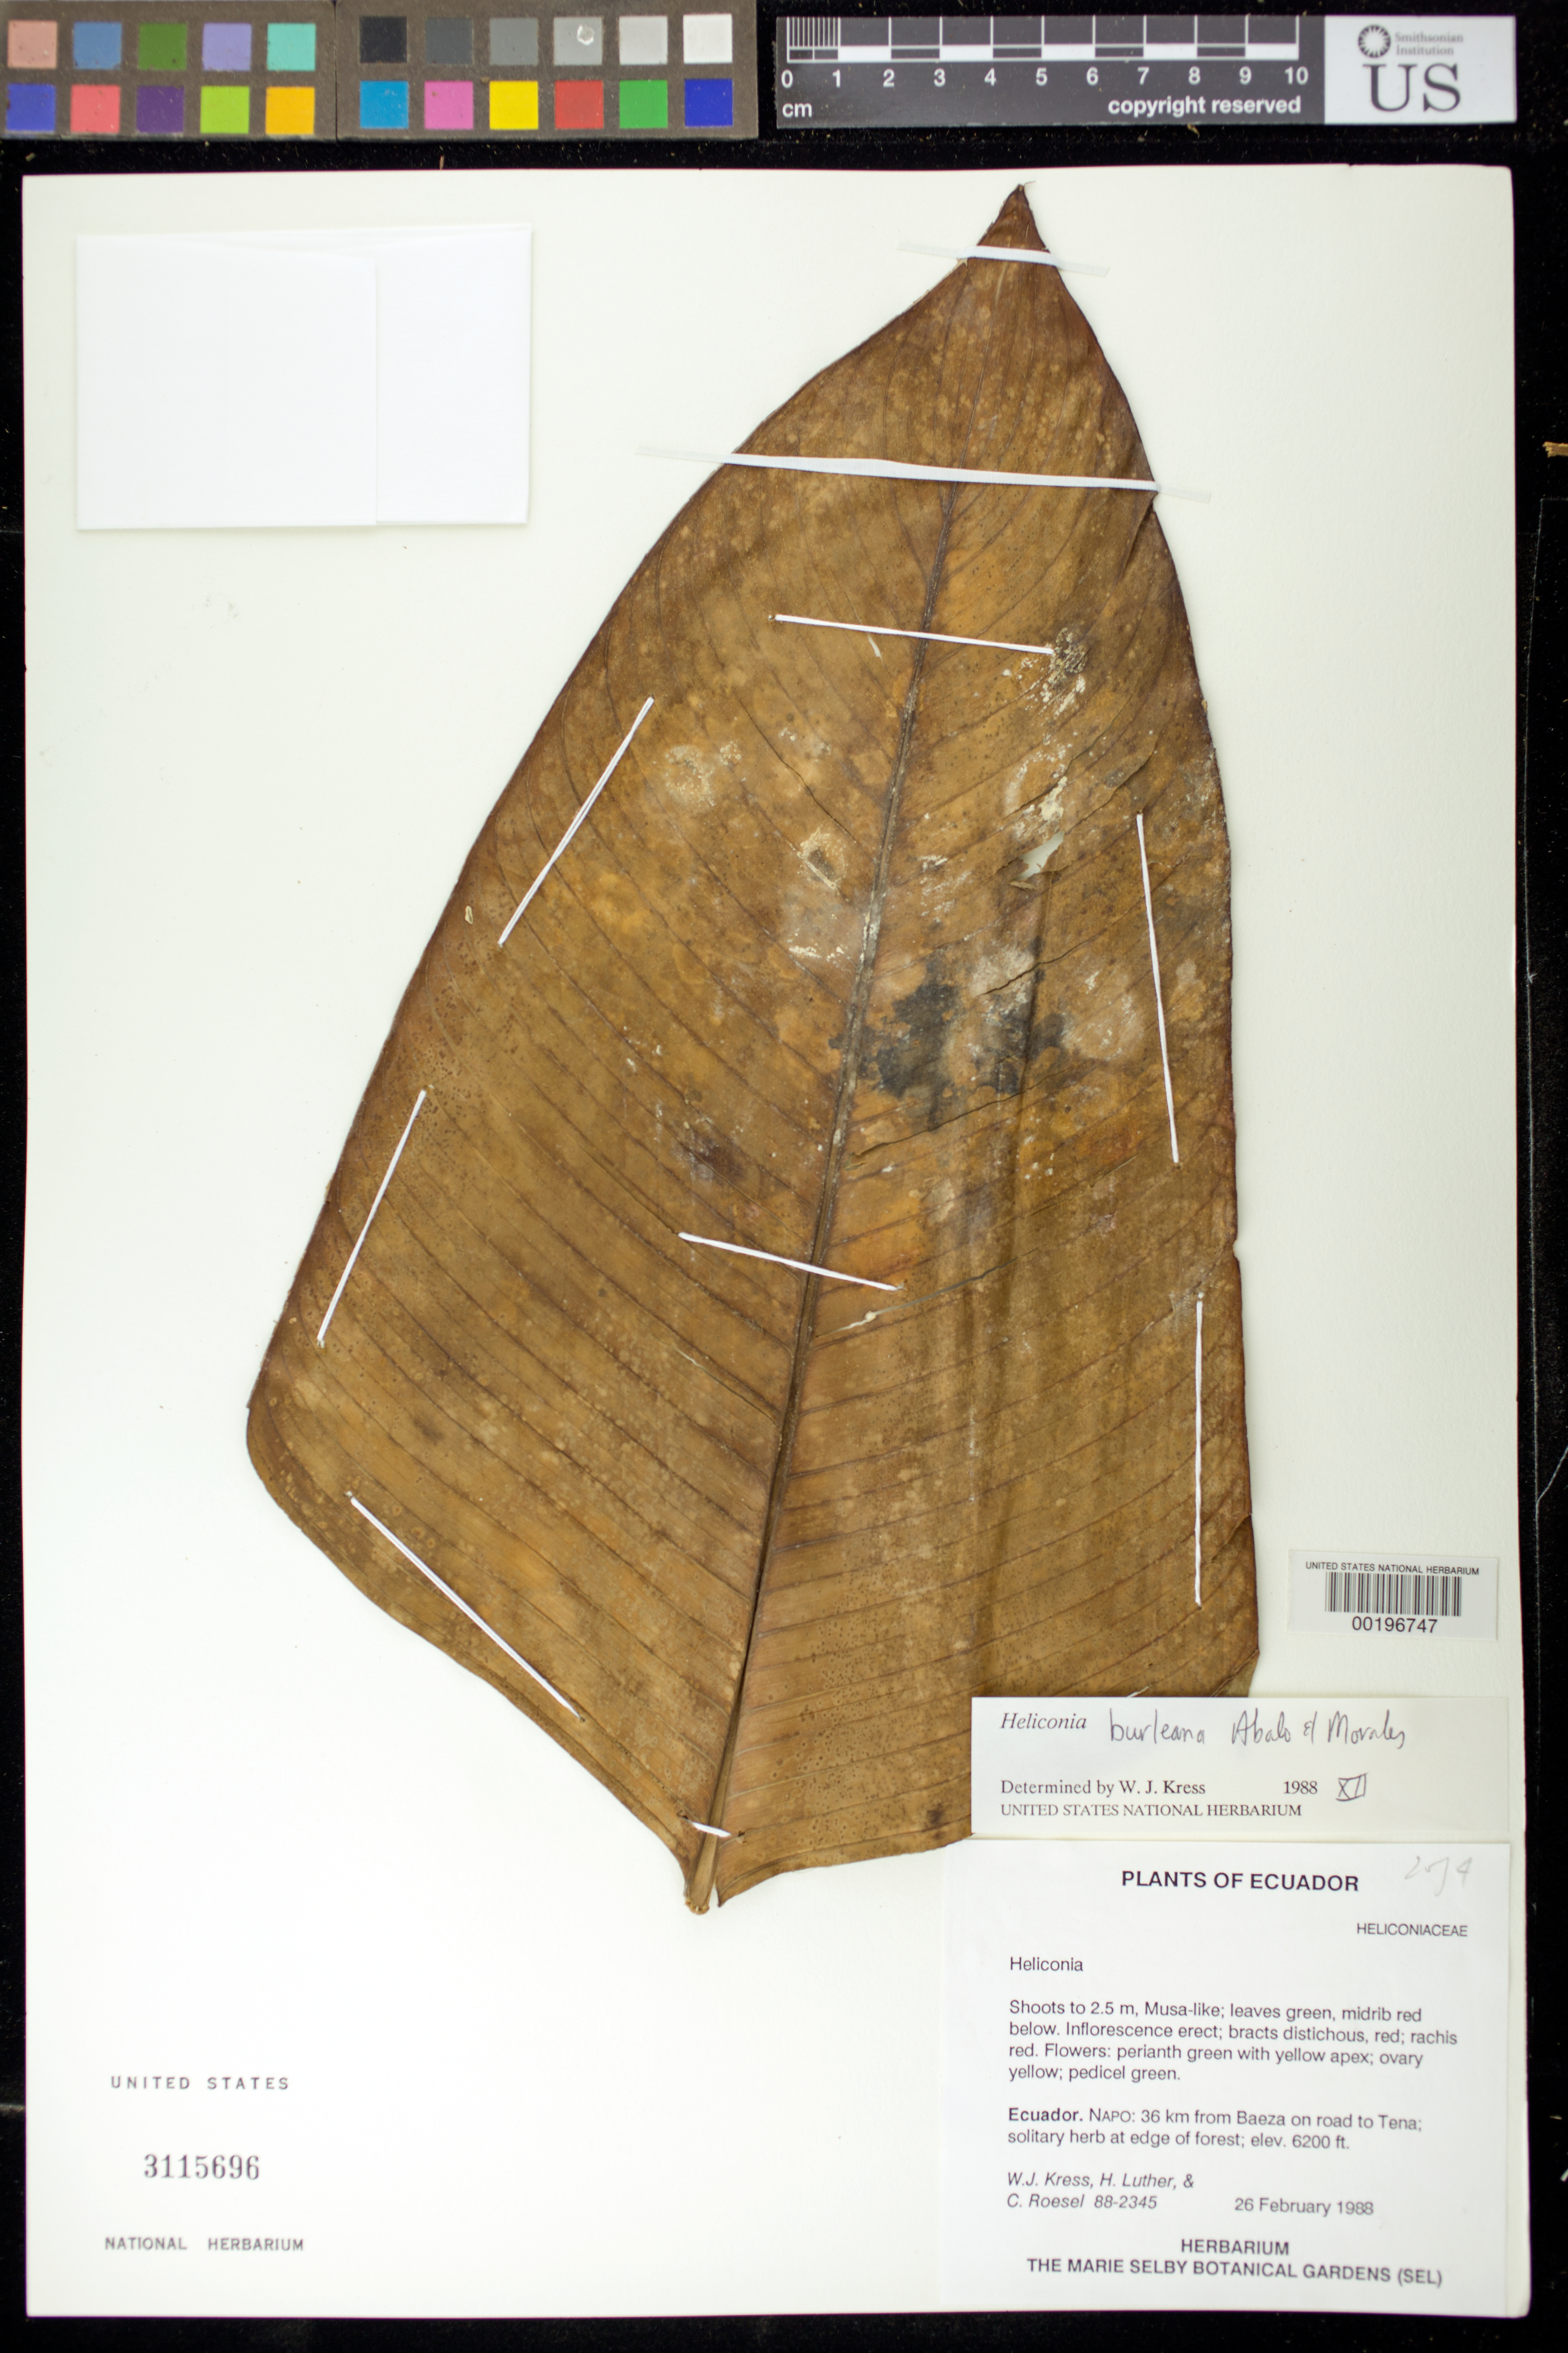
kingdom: Plantae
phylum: Tracheophyta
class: Liliopsida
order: Zingiberales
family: Heliconiaceae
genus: Heliconia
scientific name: Heliconia burleana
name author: Abalo & G. Morales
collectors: W. J. Kress, Harry E. Luther & C. S. Roesel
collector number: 88-2345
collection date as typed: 26 Feb 1988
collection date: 1988-02-26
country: Ecuador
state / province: Napo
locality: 36 km from baeza on road to Tena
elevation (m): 1890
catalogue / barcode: US 3115696